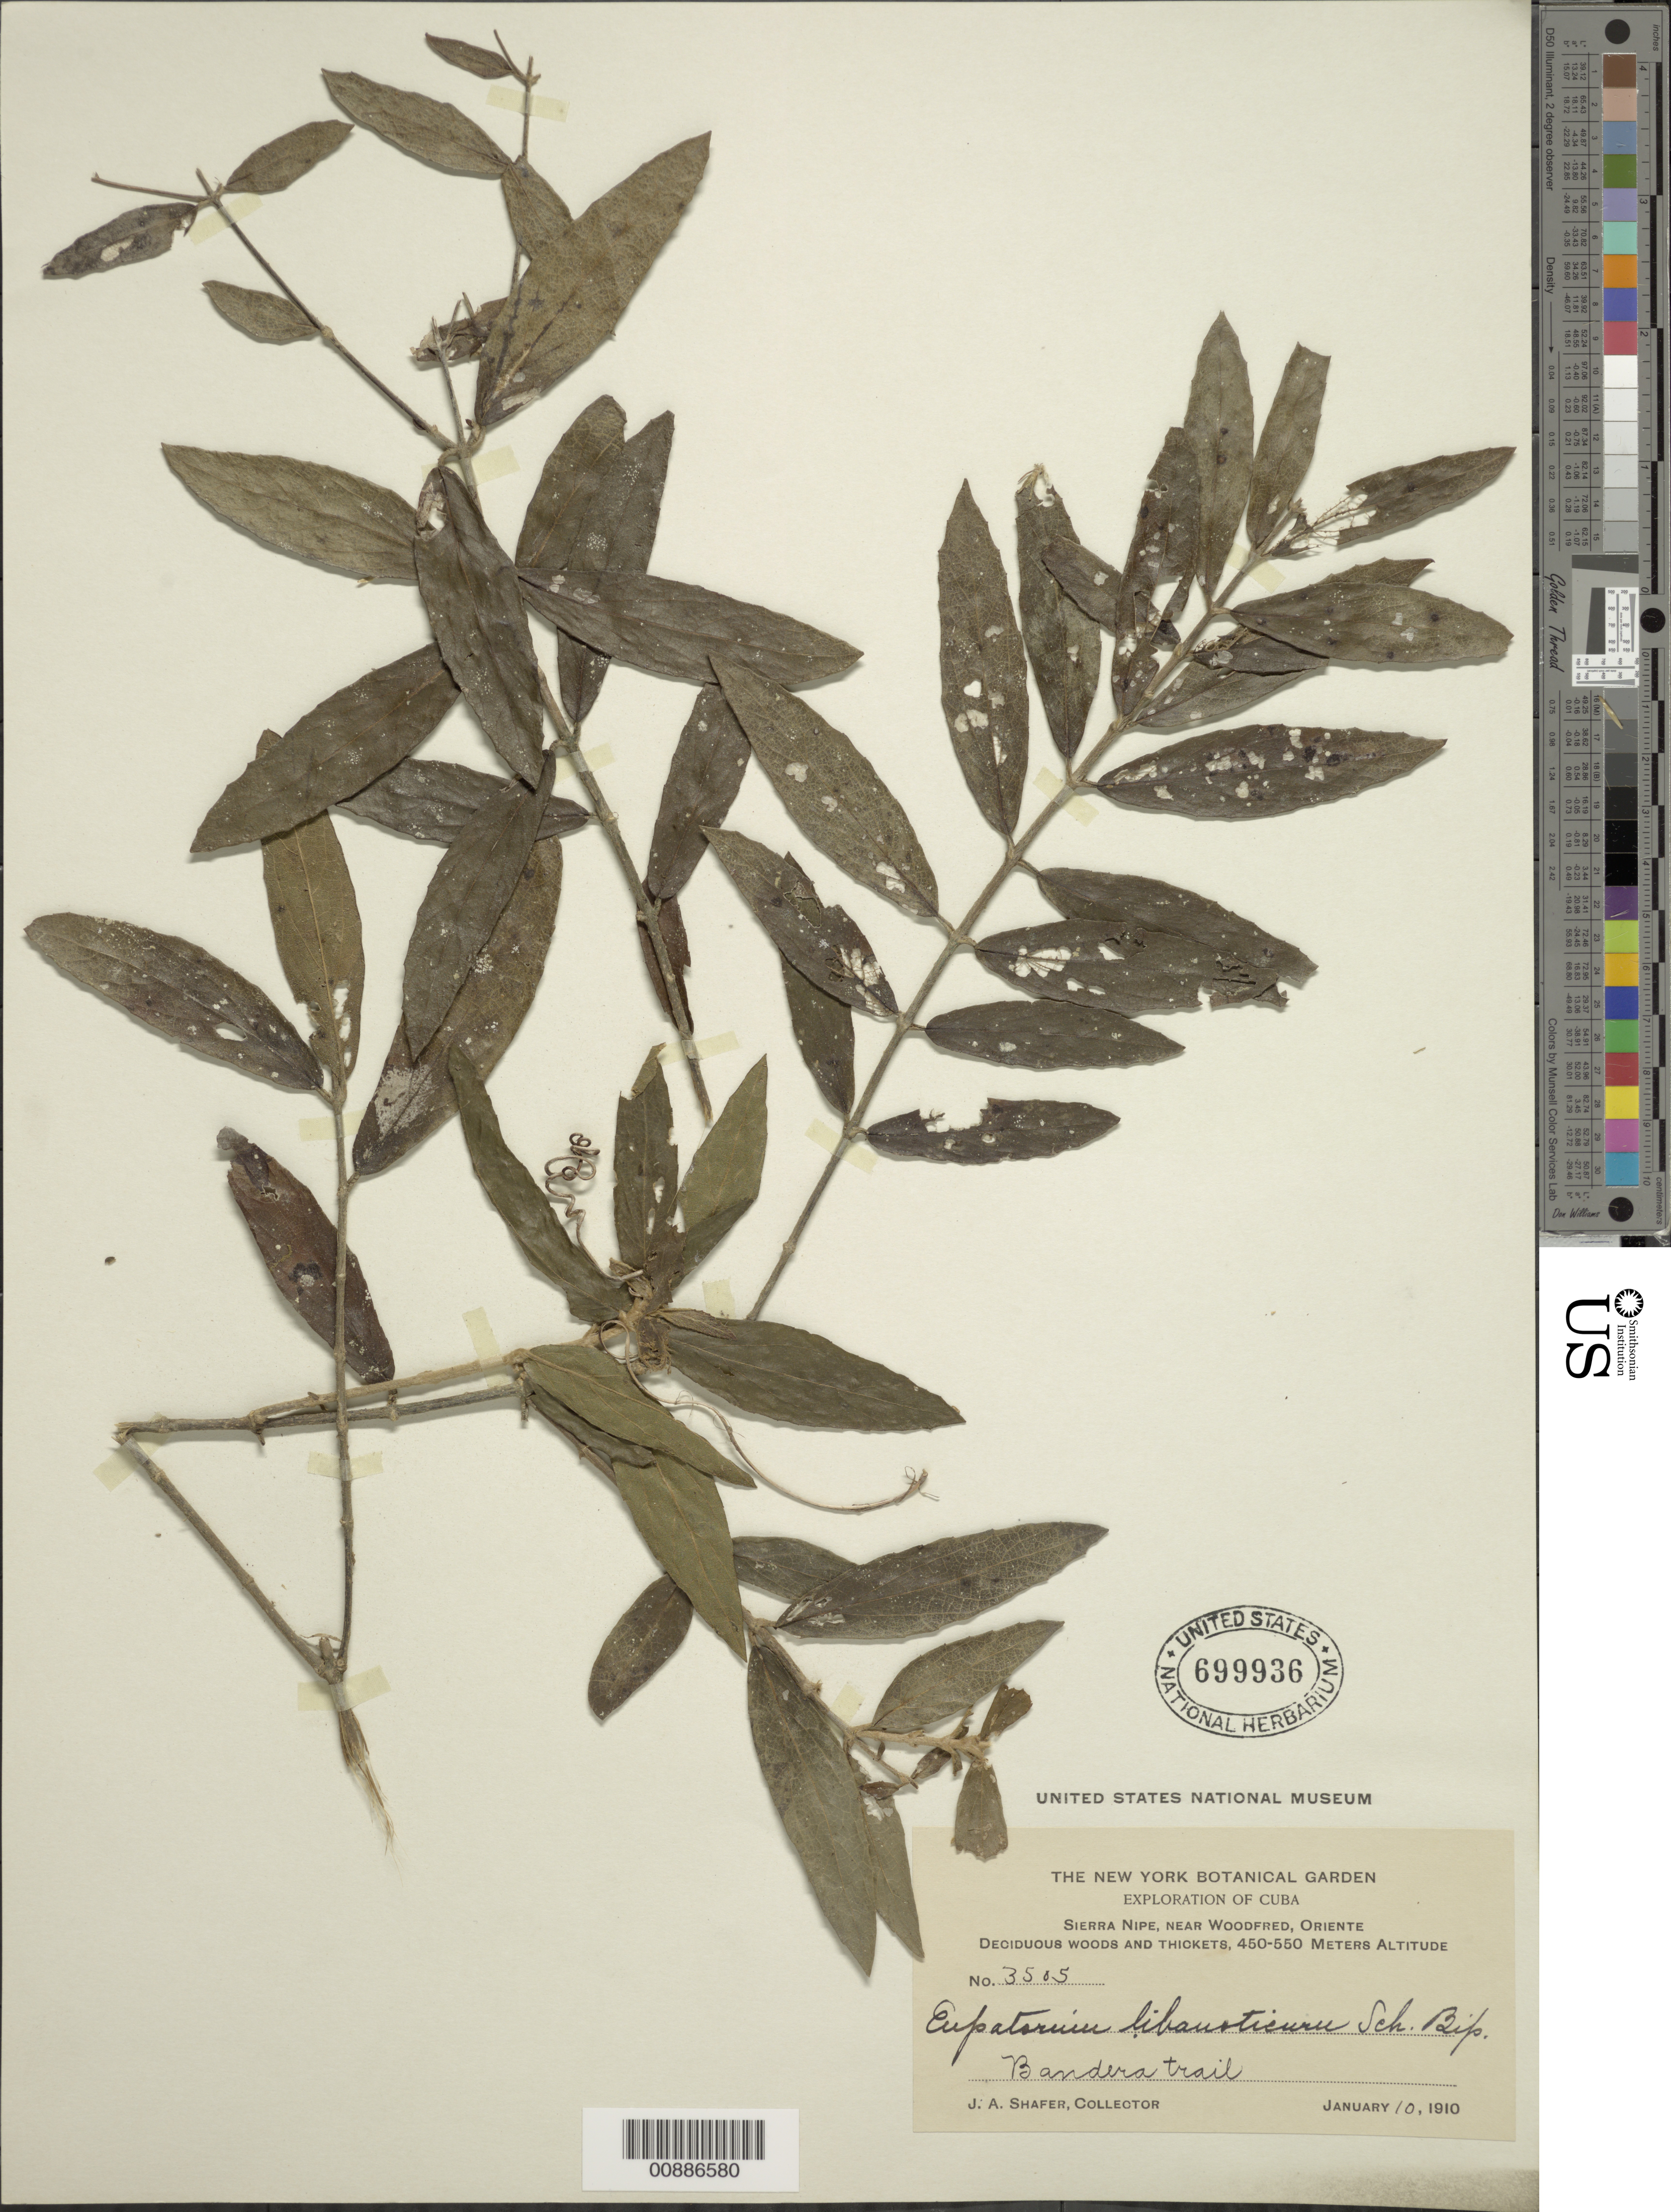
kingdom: Plantae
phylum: Tracheophyta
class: Magnoliopsida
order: Asterales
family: Asteraceae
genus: Grisebachianthus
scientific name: Grisebachianthus libanotica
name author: (Sch. Bip.) R.M. King & H. Rob.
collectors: J. A. Shafer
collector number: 3505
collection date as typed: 10 Jan 1910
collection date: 1910-01-10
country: Cuba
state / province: Oriente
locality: Sierra Nipe, near Woodfred. Bandera trail.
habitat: Deciduous woods and thickets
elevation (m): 450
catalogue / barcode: US 699936